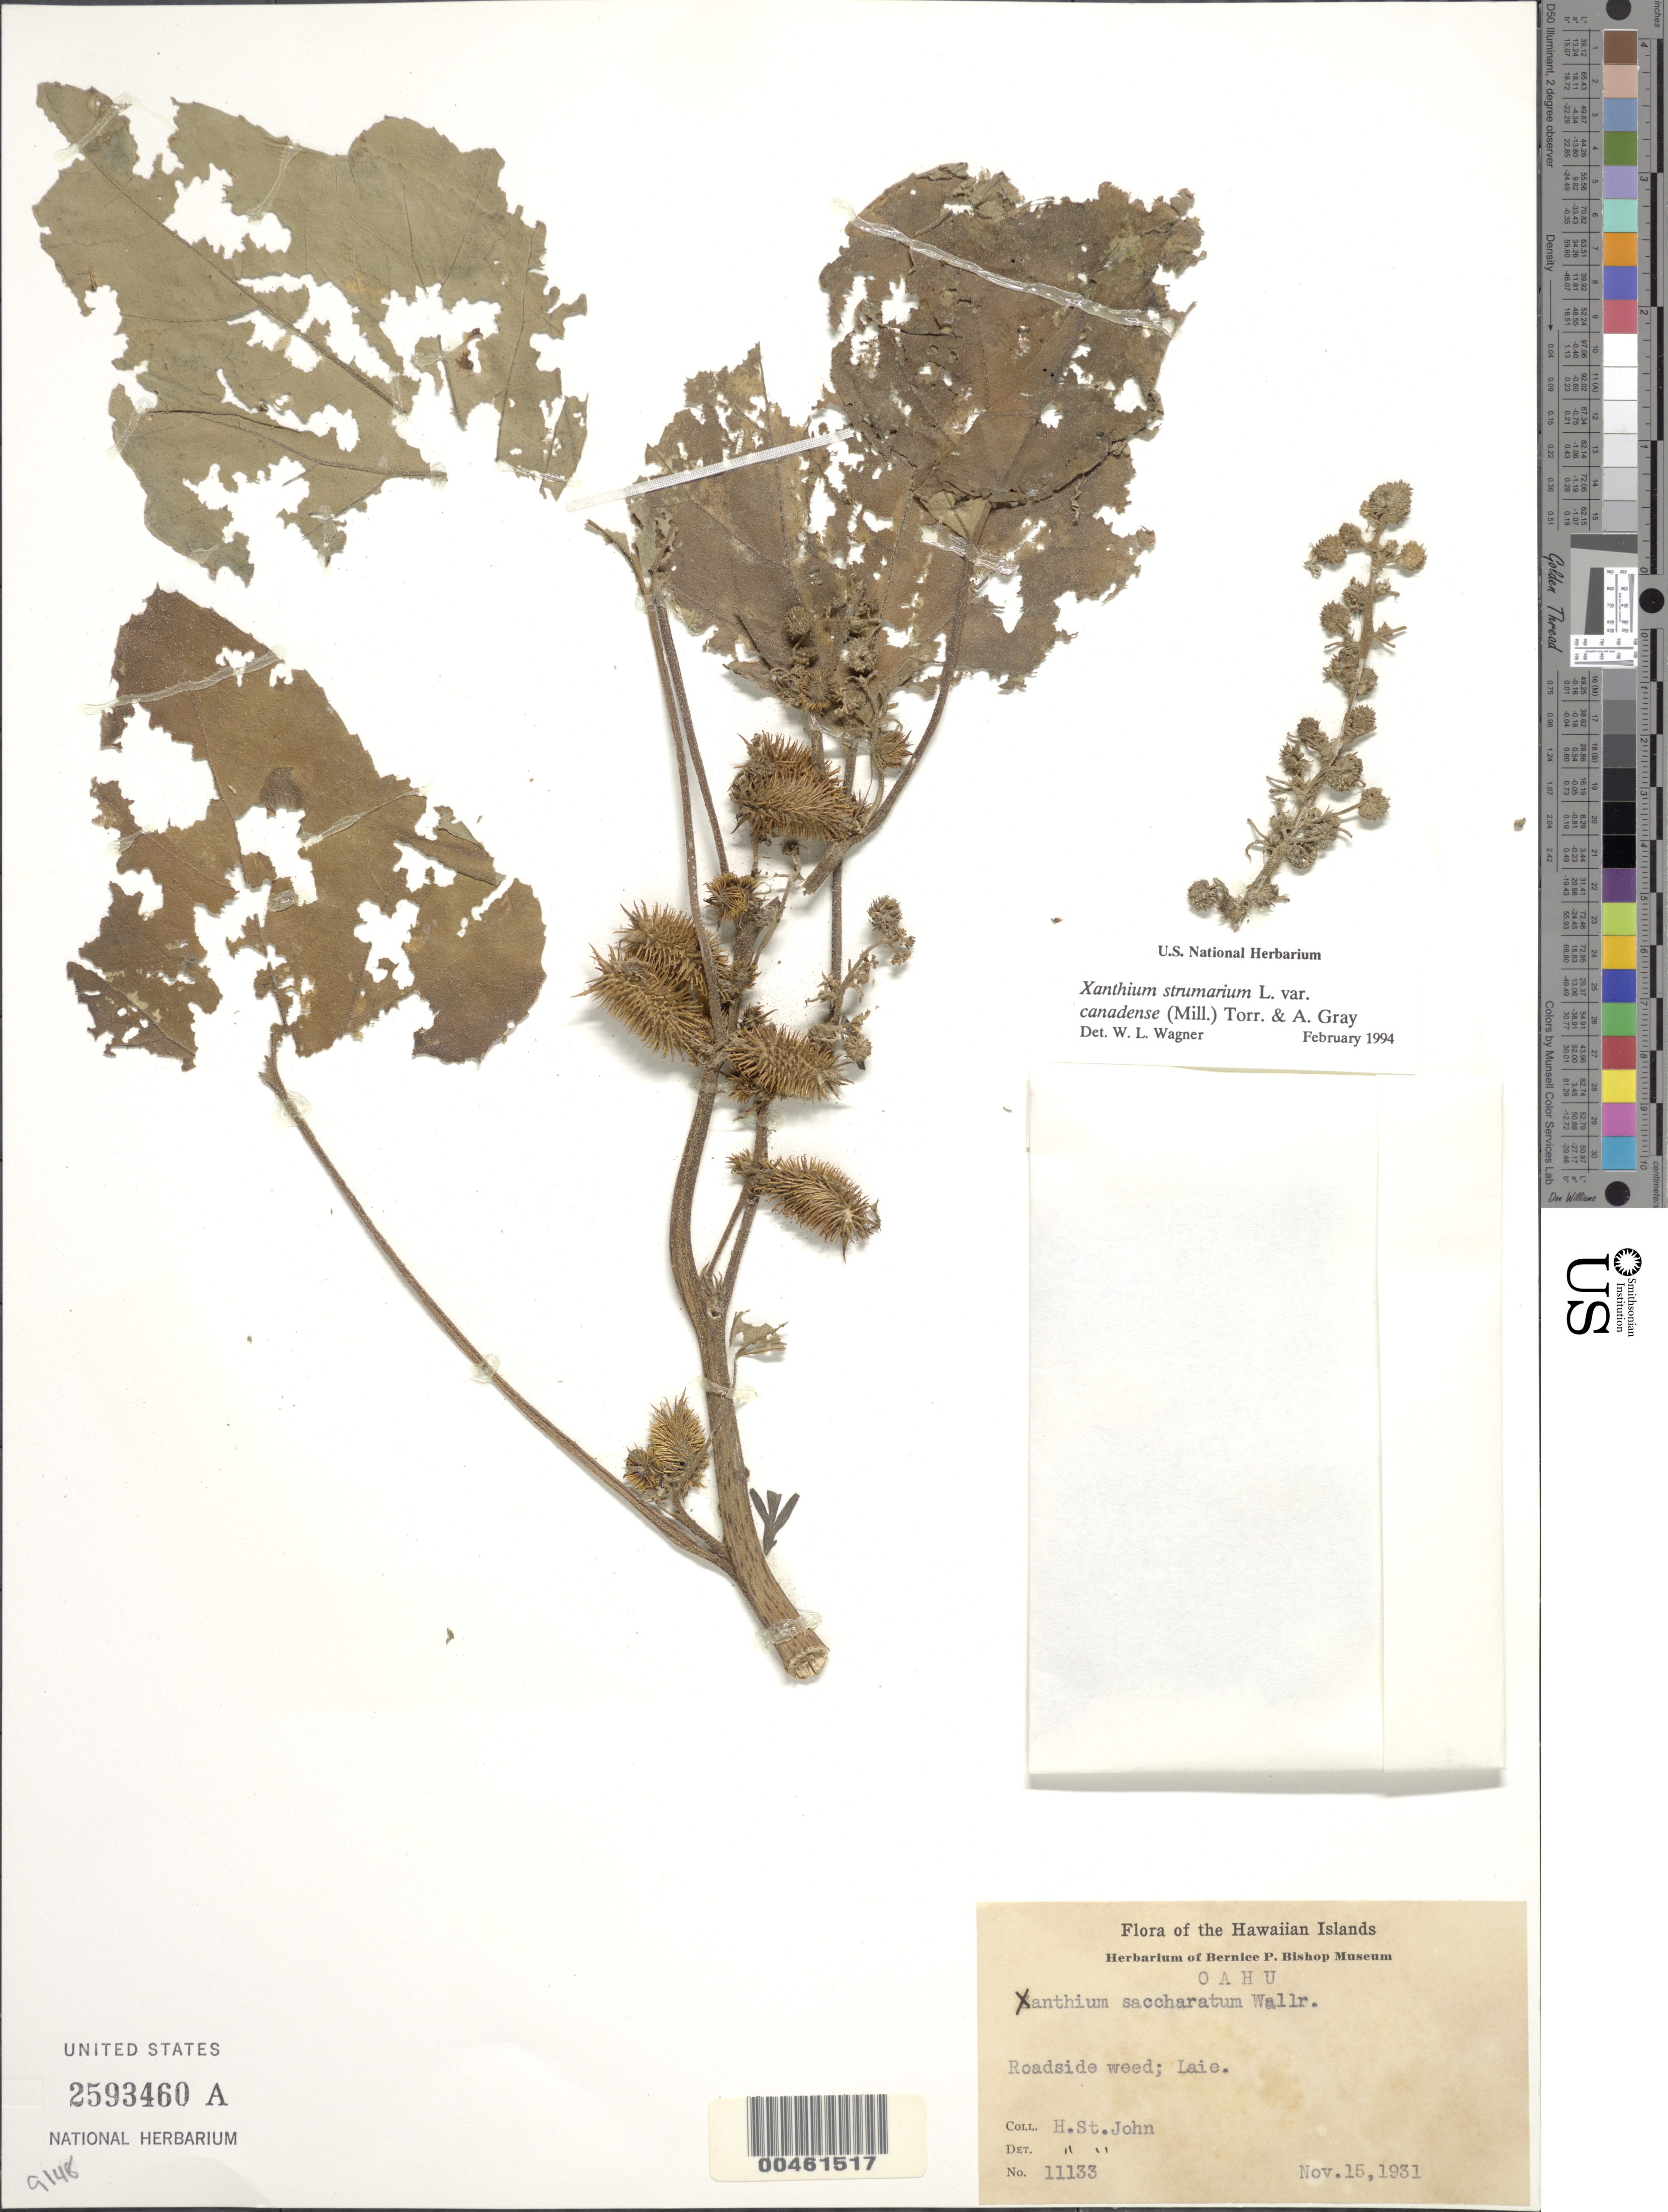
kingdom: Plantae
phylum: Tracheophyta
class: Magnoliopsida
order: Asterales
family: Asteraceae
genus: Xanthium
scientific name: Xanthium strumarium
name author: L.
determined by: Wagner, W. L., (BOT), Smithsonian Institution - National Museum of Natural History (UNITED STATES)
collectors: H. St. John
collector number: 11133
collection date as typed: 15 Nov 1931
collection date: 1931-11-15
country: United States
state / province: Hawaii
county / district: Honolulu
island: Oahu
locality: Laie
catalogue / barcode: US 2593460A